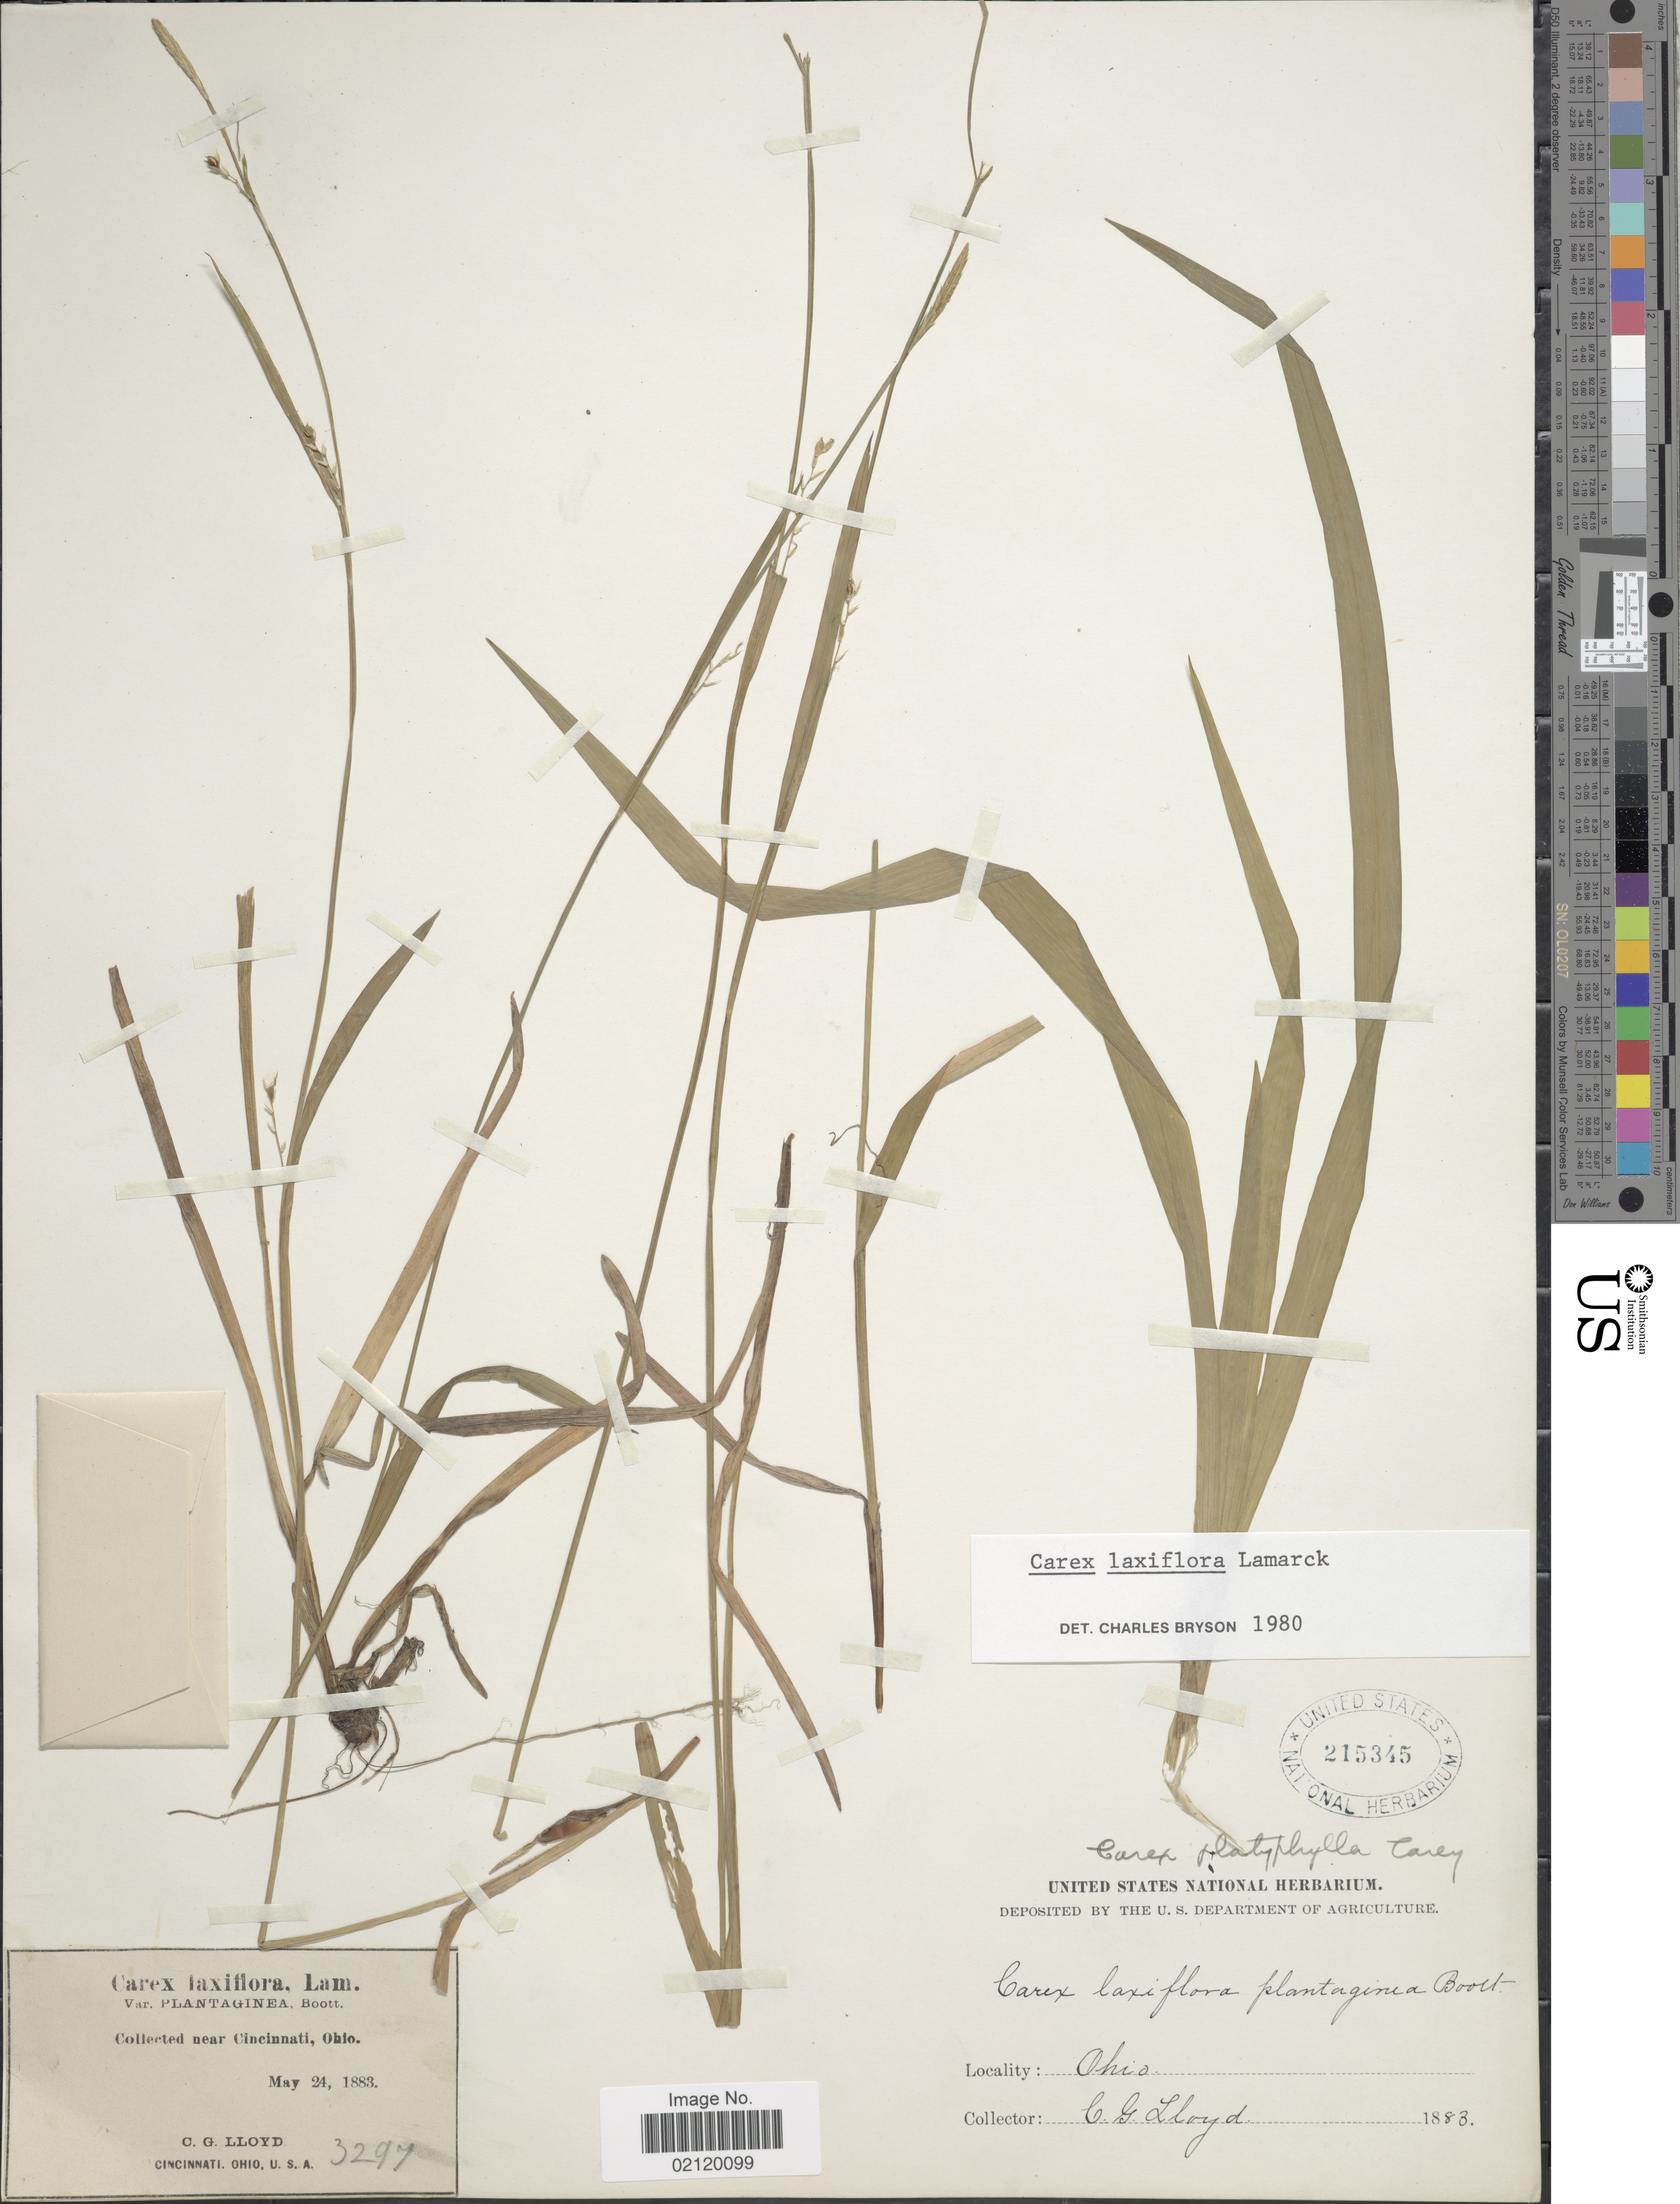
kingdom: Plantae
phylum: Tracheophyta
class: Liliopsida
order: Poales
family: Cyperaceae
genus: Carex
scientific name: Carex laxiflora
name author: Lam.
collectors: C. G. Lloyd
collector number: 3297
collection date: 1883-05-24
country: United States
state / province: Ohio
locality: Near Cincinnati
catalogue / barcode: US 215345